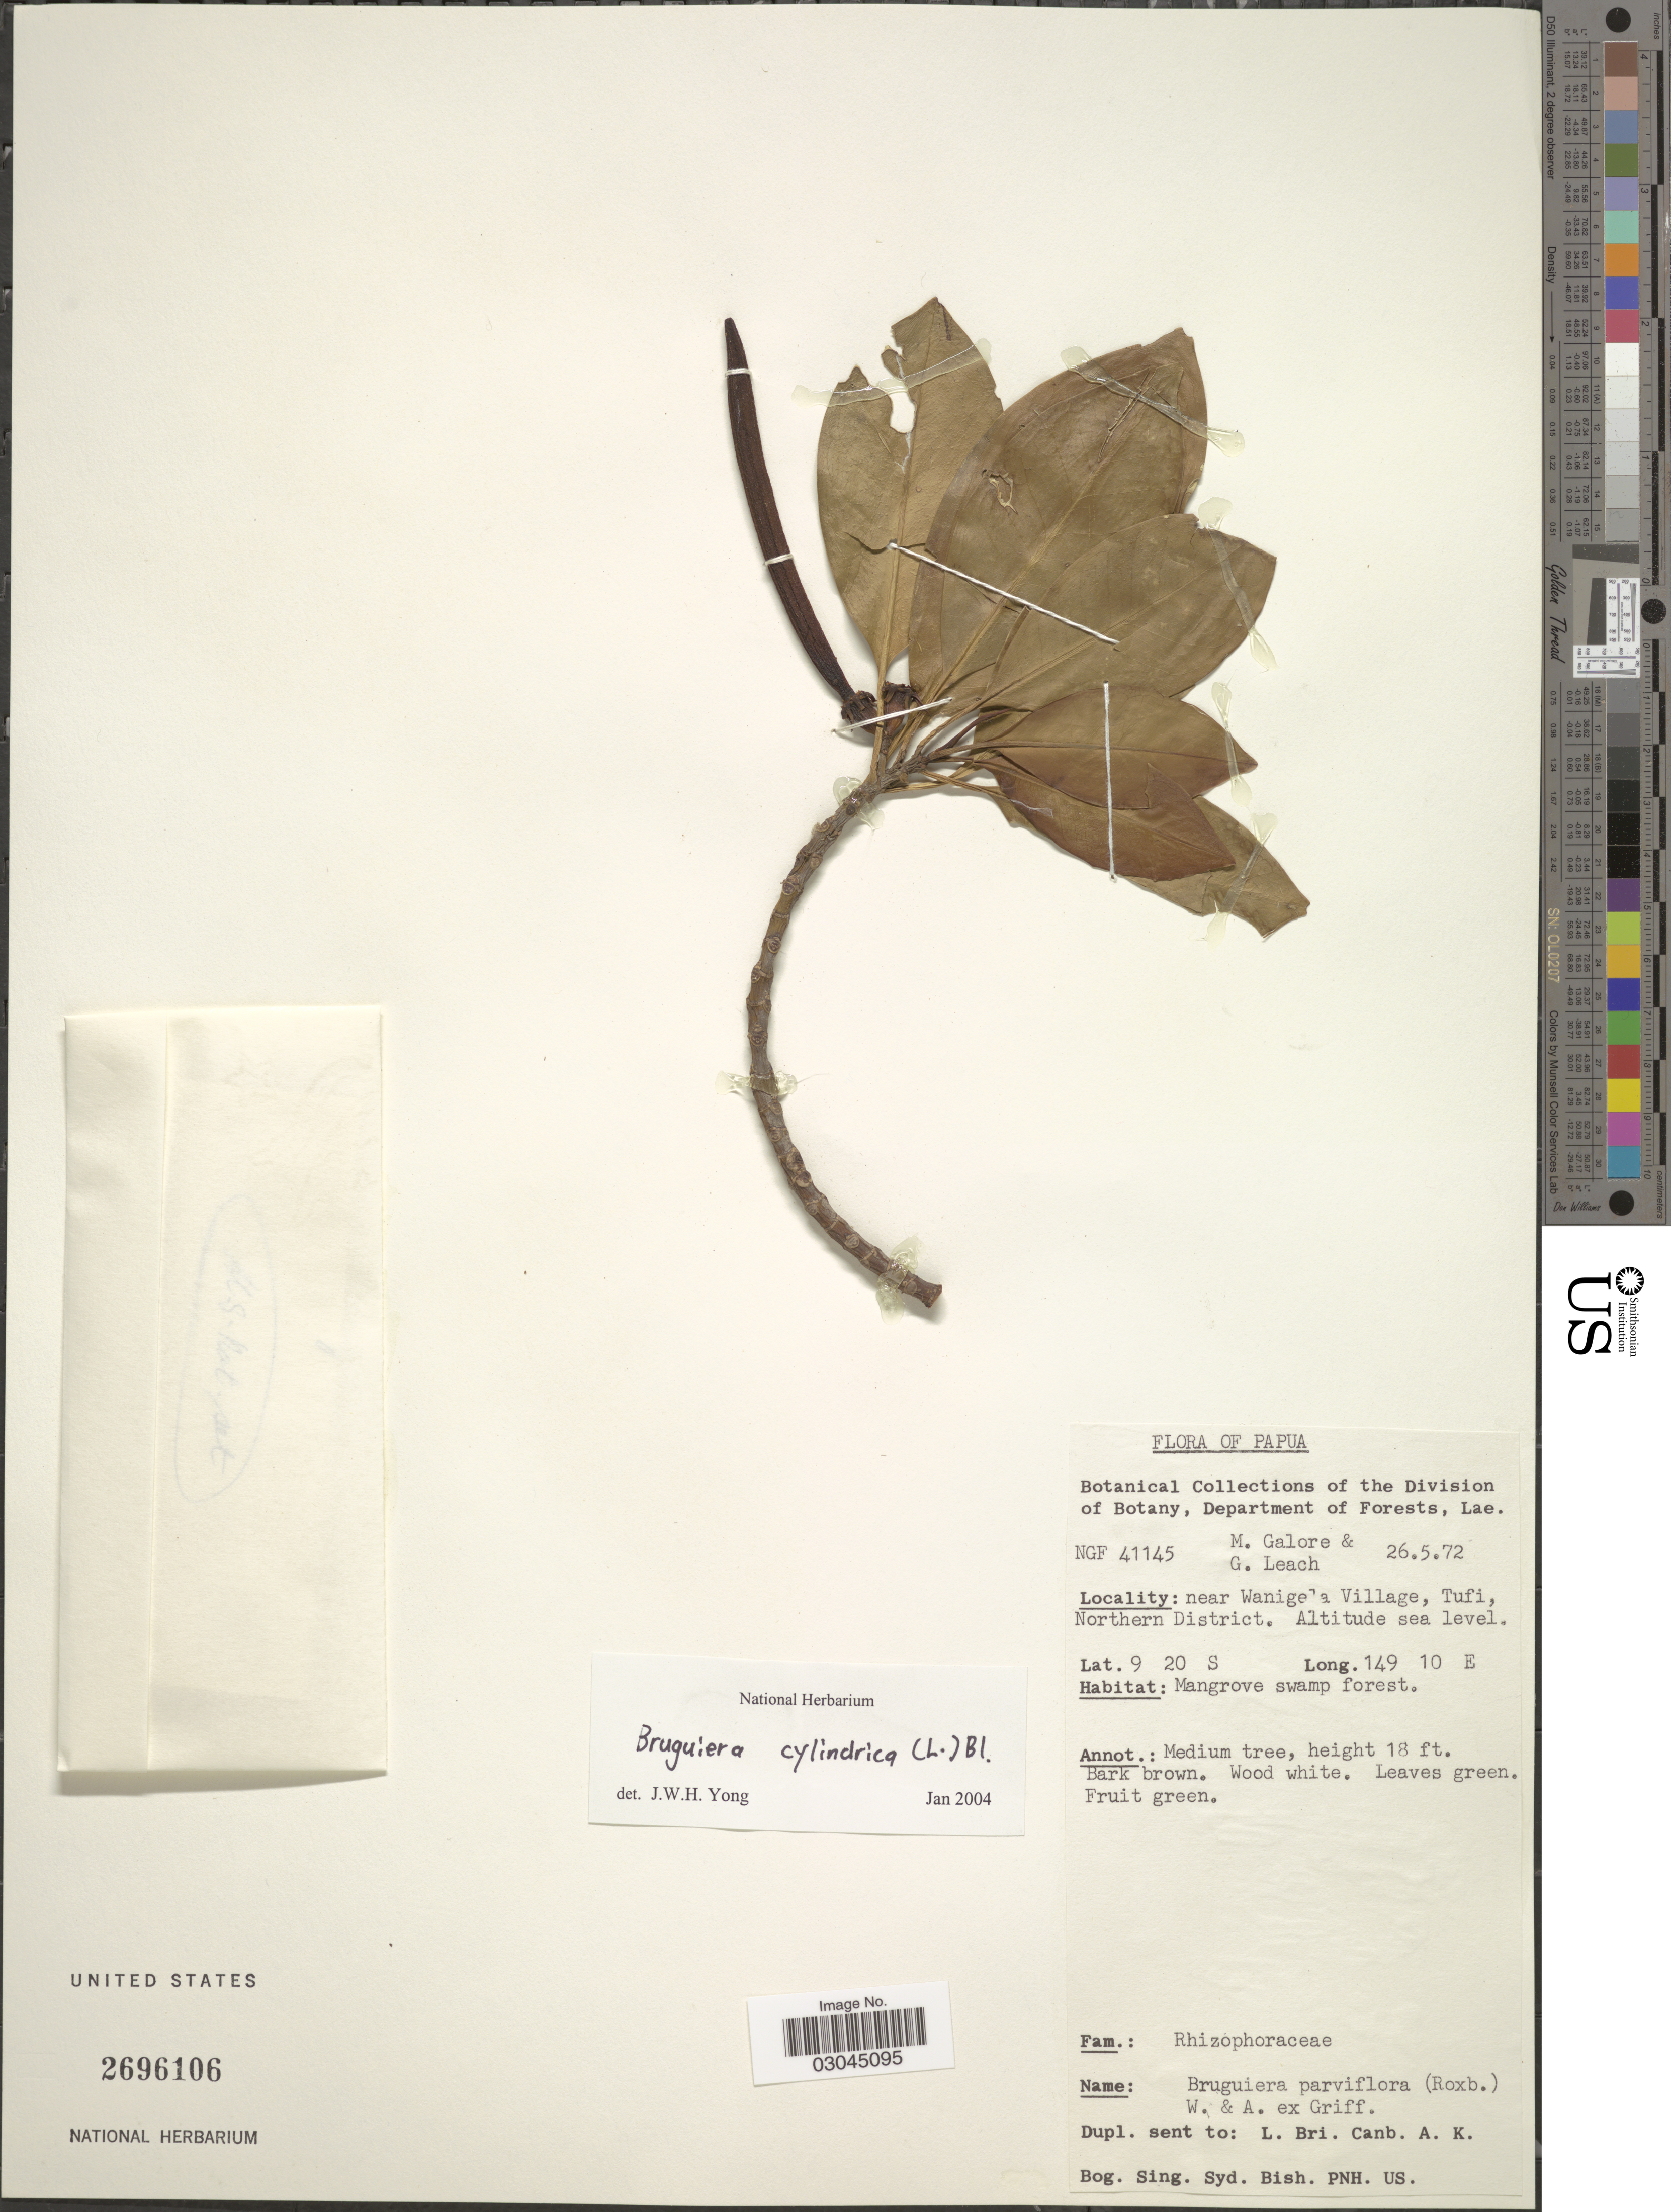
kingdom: Plantae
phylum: Tracheophyta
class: Magnoliopsida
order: Malpighiales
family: Rhizophoraceae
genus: Bruguiera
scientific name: Bruguiera parviflora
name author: (Roxb.) Wight & Arn. ex Griff.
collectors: M. Galore & G. Leach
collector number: NGF 41145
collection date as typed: Transcribed d/m/y: 26/5/72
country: Papua New Guinea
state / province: Northern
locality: Papua, near Wanigela Village, Tufi, Northern District.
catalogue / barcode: US 2696106